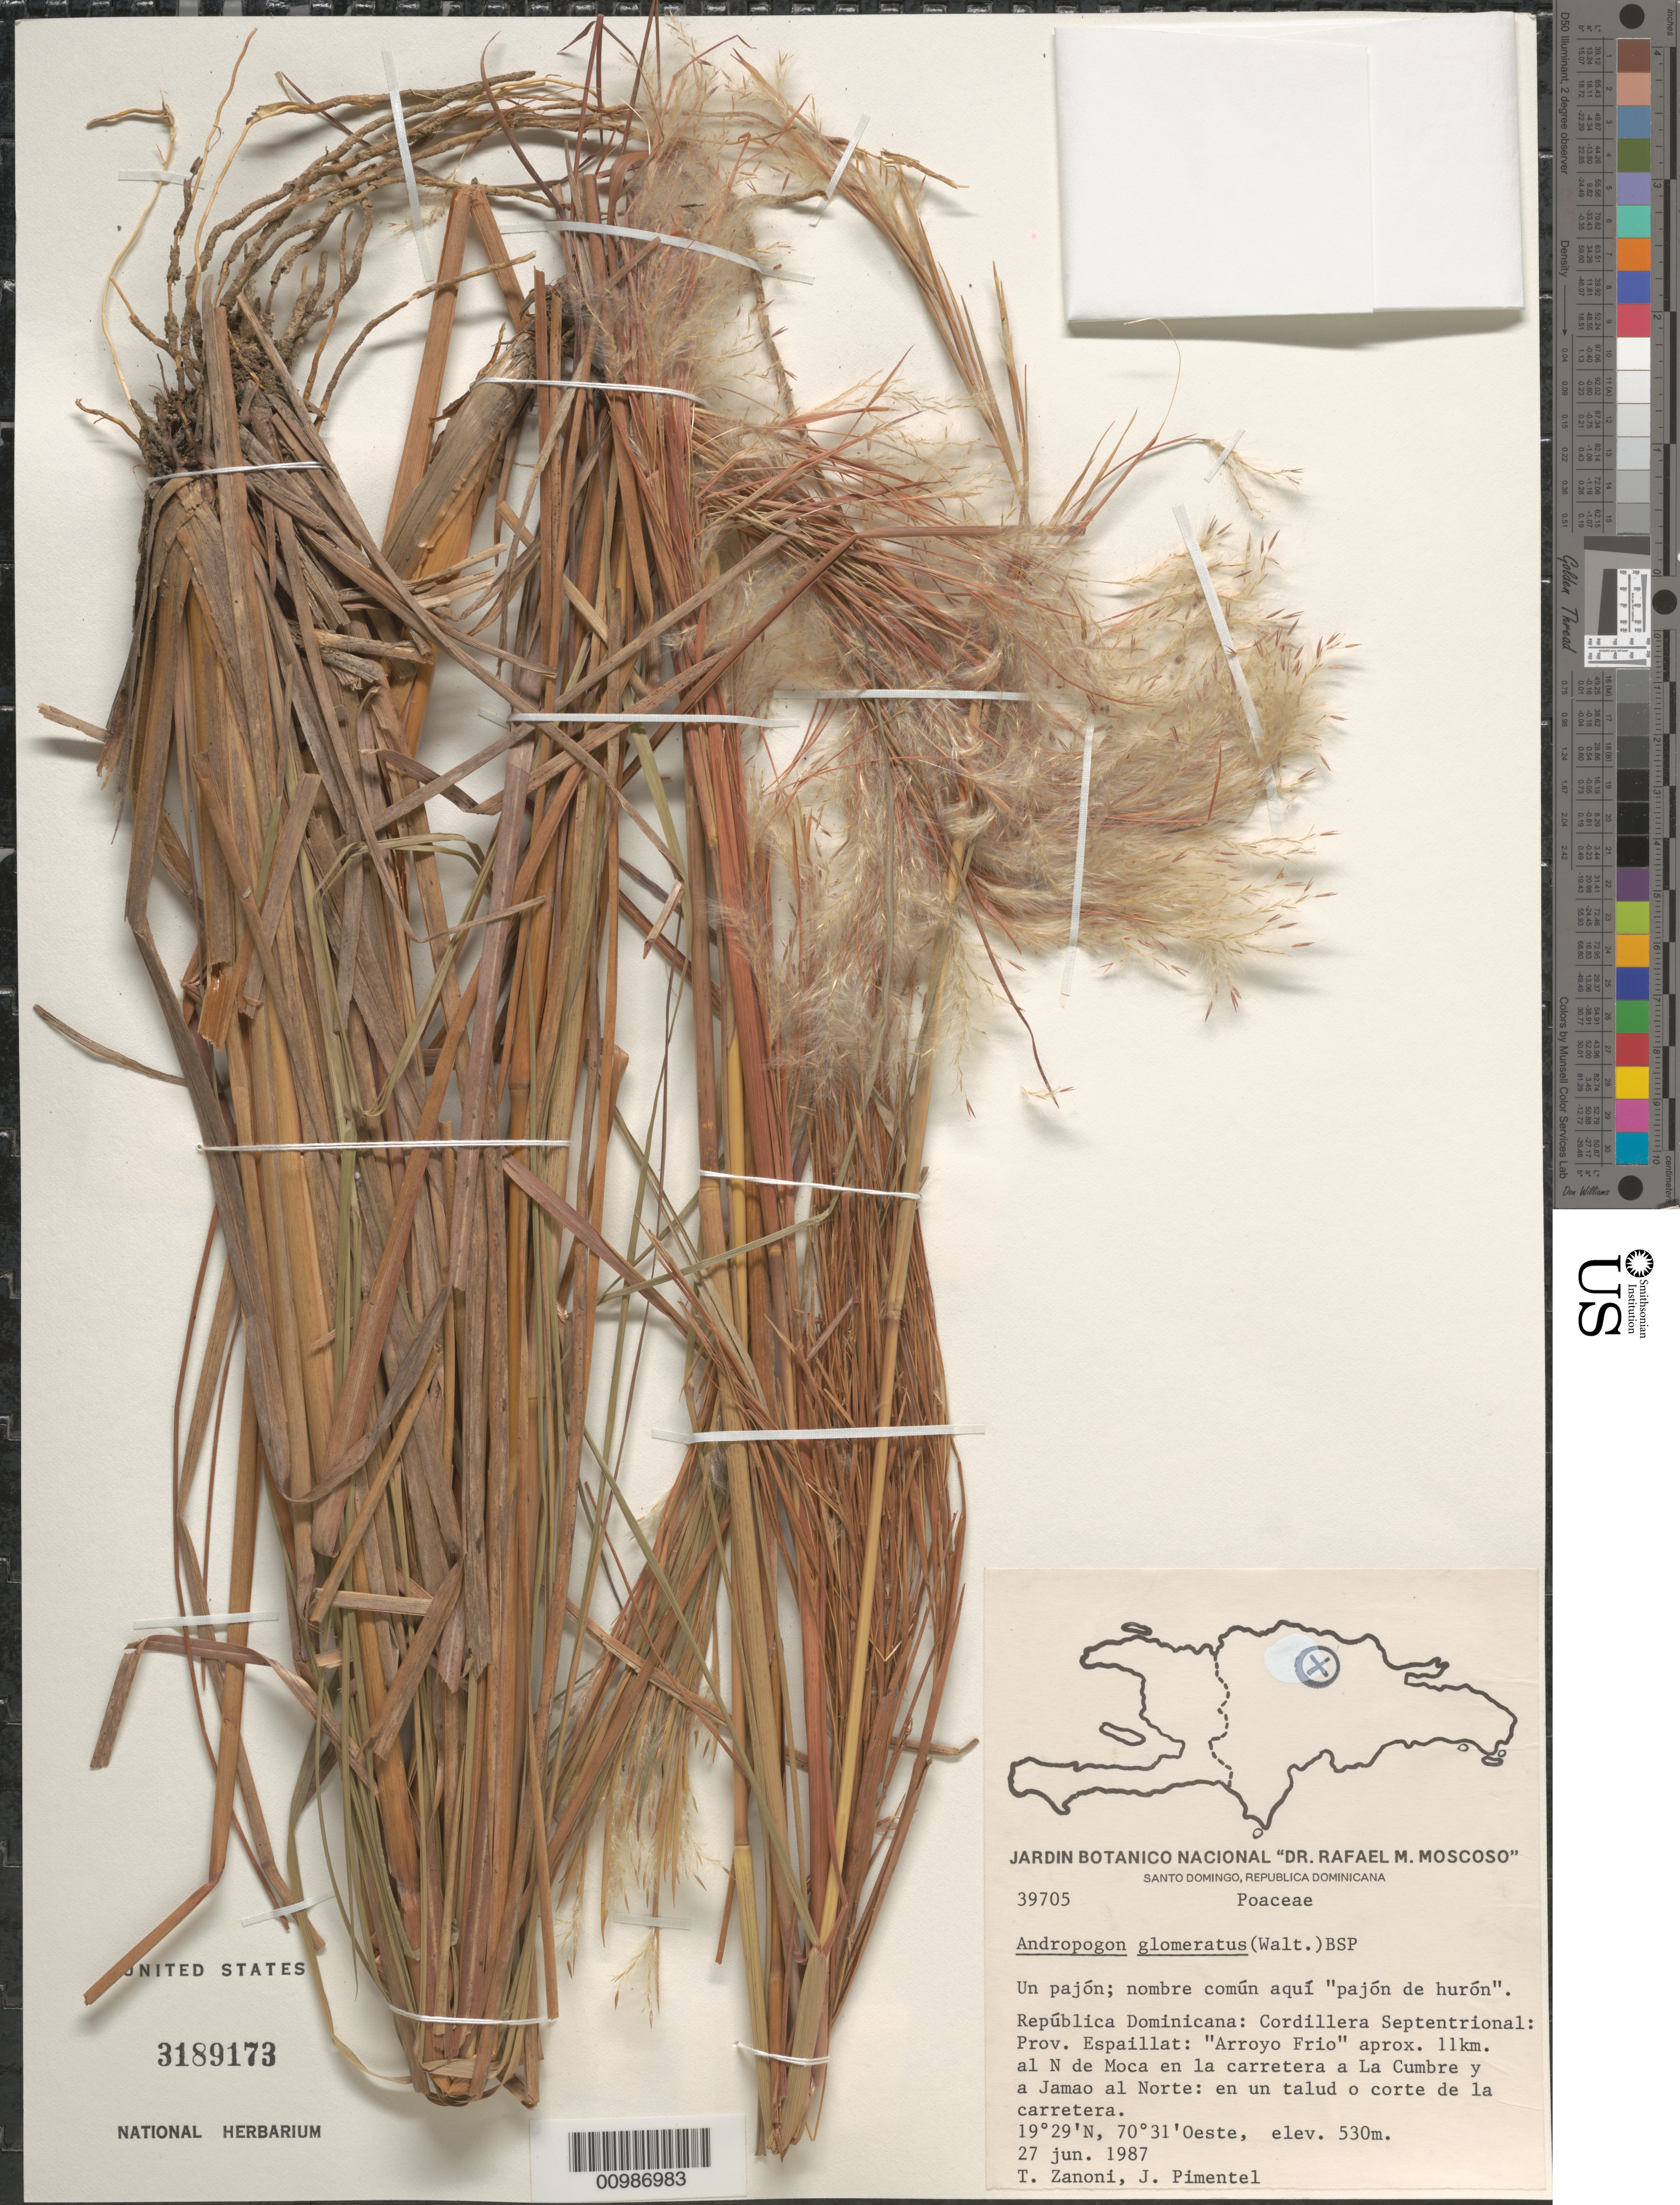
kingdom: Plantae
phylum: Tracheophyta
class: Liliopsida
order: Poales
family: Poaceae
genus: Andropogon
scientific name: Andropogon glomeratus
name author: (Walter) Britton, Stearns & Poggenb.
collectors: T. A. Zanoni & J. Pimentel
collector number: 39705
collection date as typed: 27 Jun 1987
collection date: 1987-06-27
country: Dominican Republic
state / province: Espaillat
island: Hispaniola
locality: Cordillera Septentrional, 11km. north of Moca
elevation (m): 530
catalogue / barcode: US 3189173